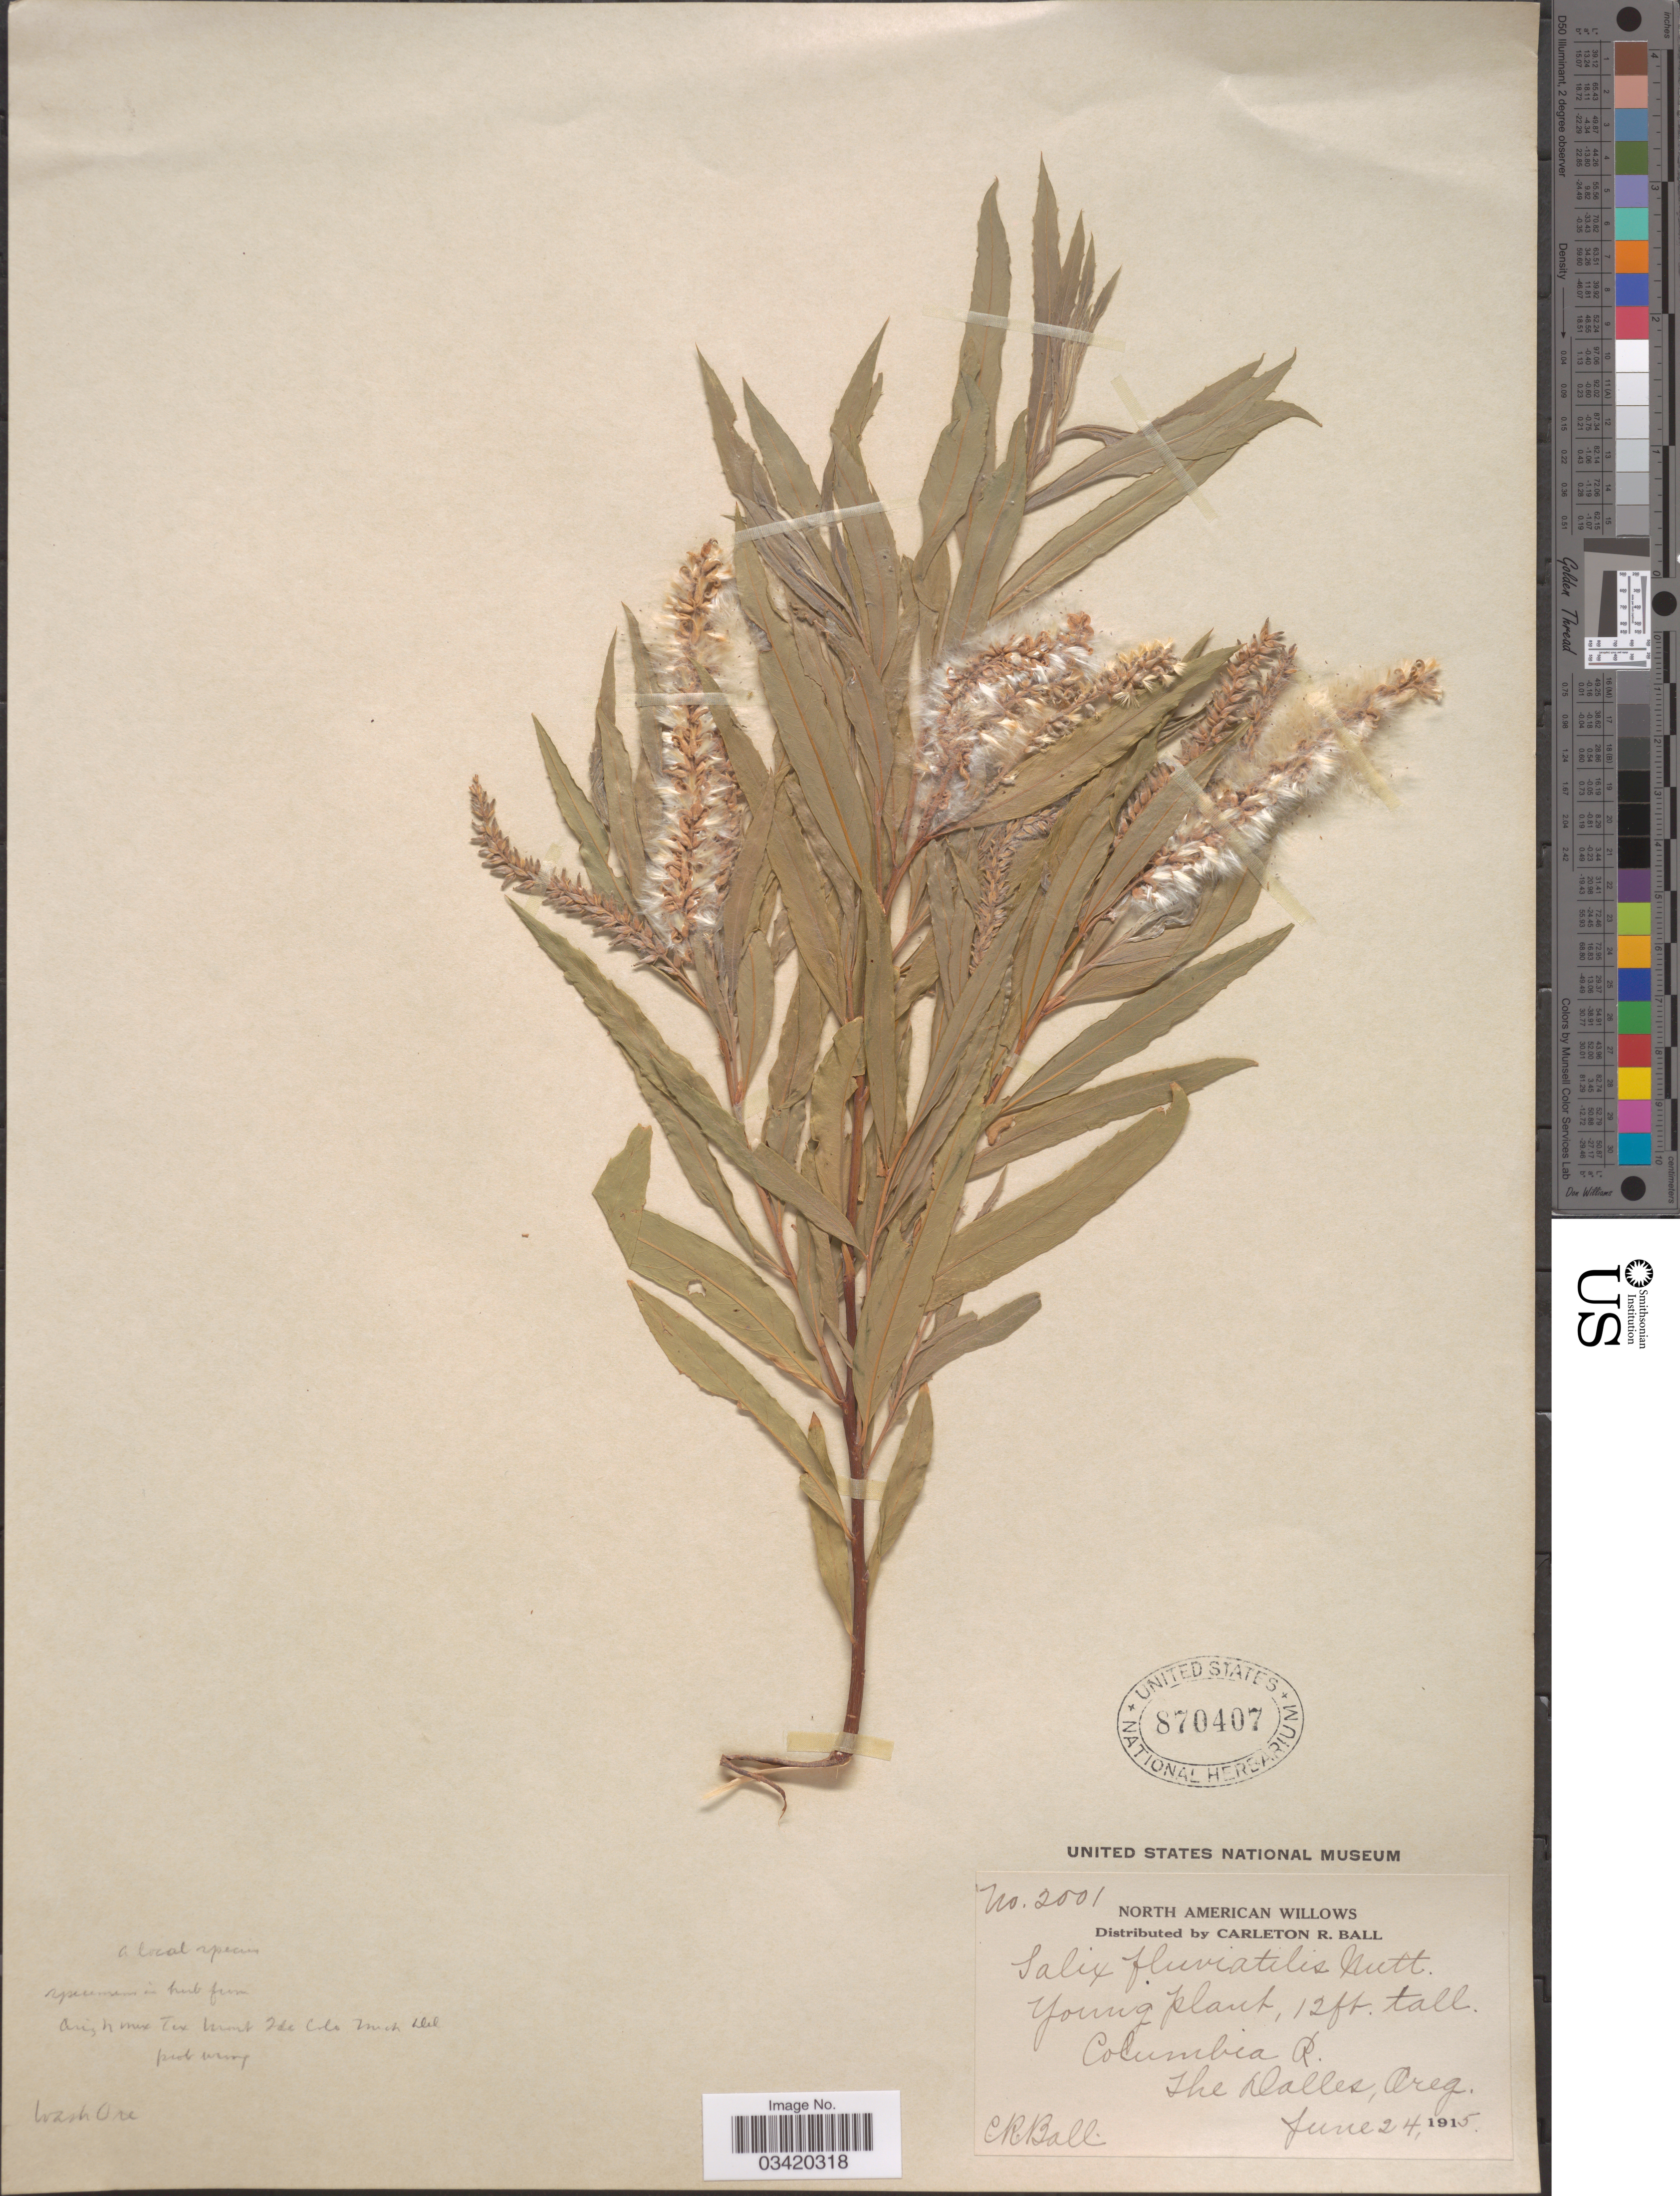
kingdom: Plantae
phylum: Tracheophyta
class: Magnoliopsida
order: Malpighiales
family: Salicaceae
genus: Salix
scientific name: Salix fluviatilis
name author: Nutt.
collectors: C. R. Ball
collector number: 2001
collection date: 1915-06-24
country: United States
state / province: Oregon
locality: Columbia R. The Dalles.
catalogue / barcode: US 870407